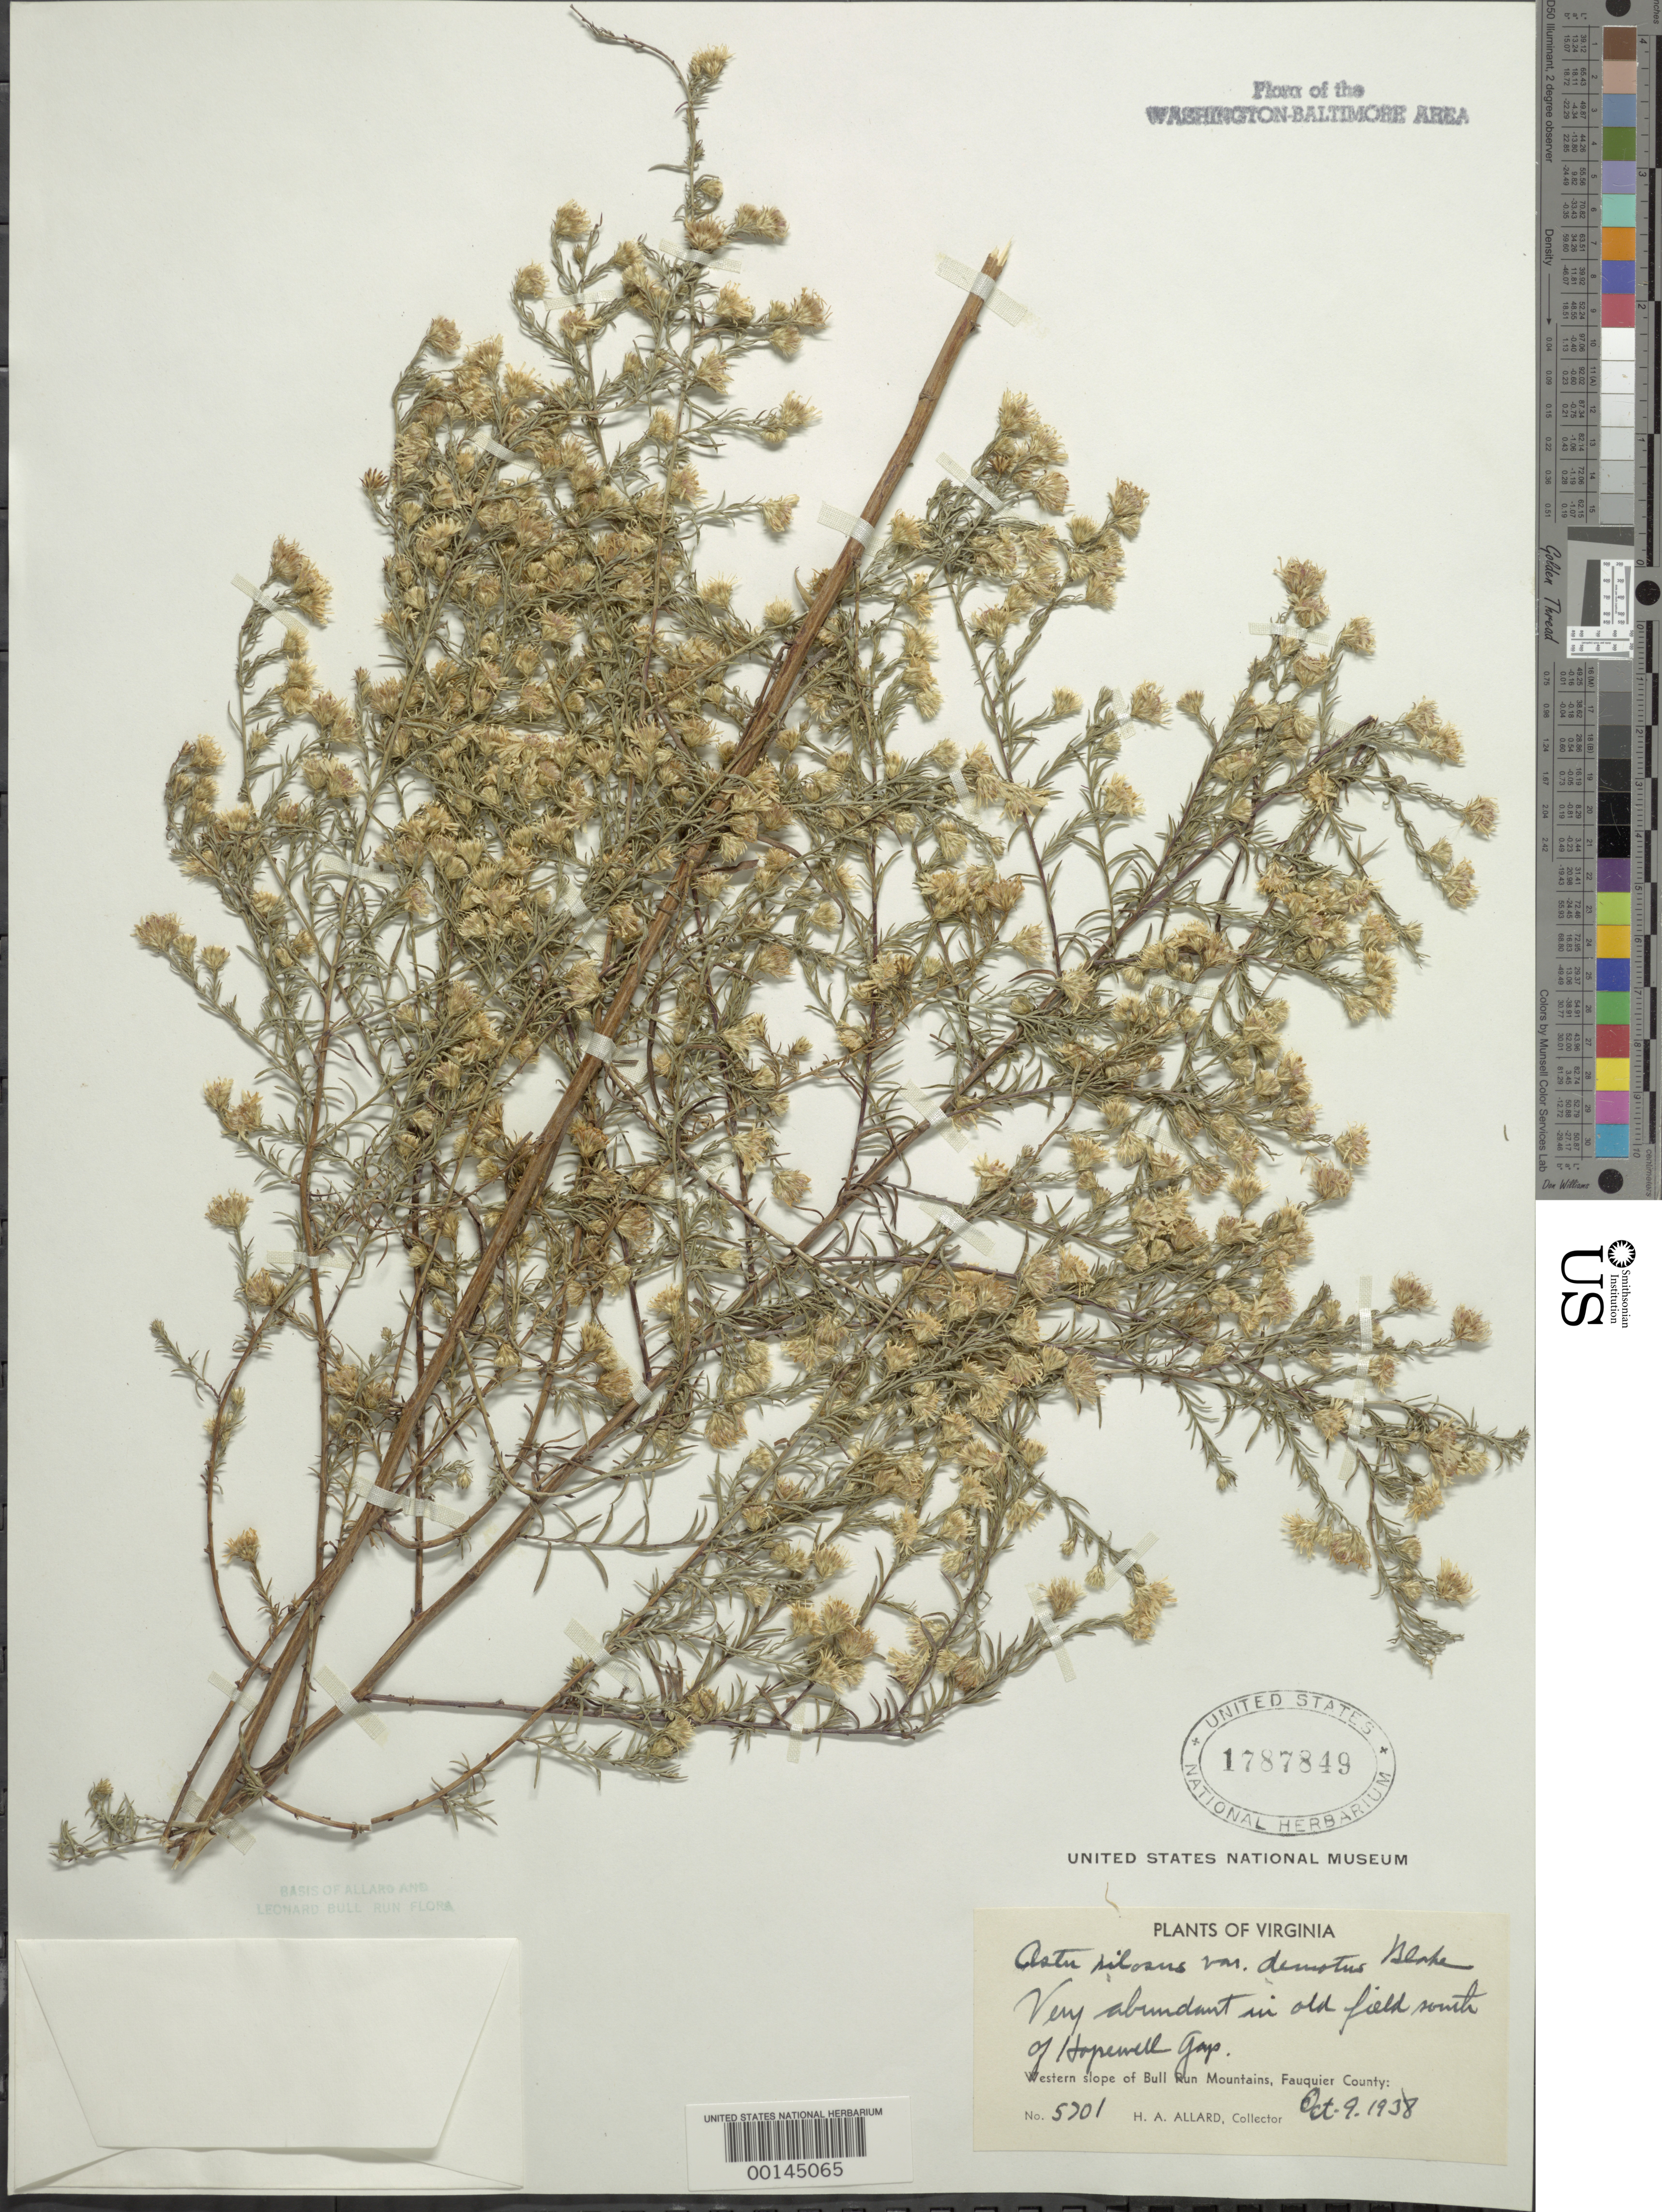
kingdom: Plantae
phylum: Tracheophyta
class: Magnoliopsida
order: Asterales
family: Asteraceae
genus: Symphyotrichum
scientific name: Symphyotrichum pilosum var. pringlei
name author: (A. Gray) G.L. Nesom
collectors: H. A. Allard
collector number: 5701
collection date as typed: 09 Oct 1938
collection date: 1938-10-09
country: United States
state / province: Virginia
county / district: Fauquier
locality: South of Hopewell Gap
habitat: Old field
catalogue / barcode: US 1787849